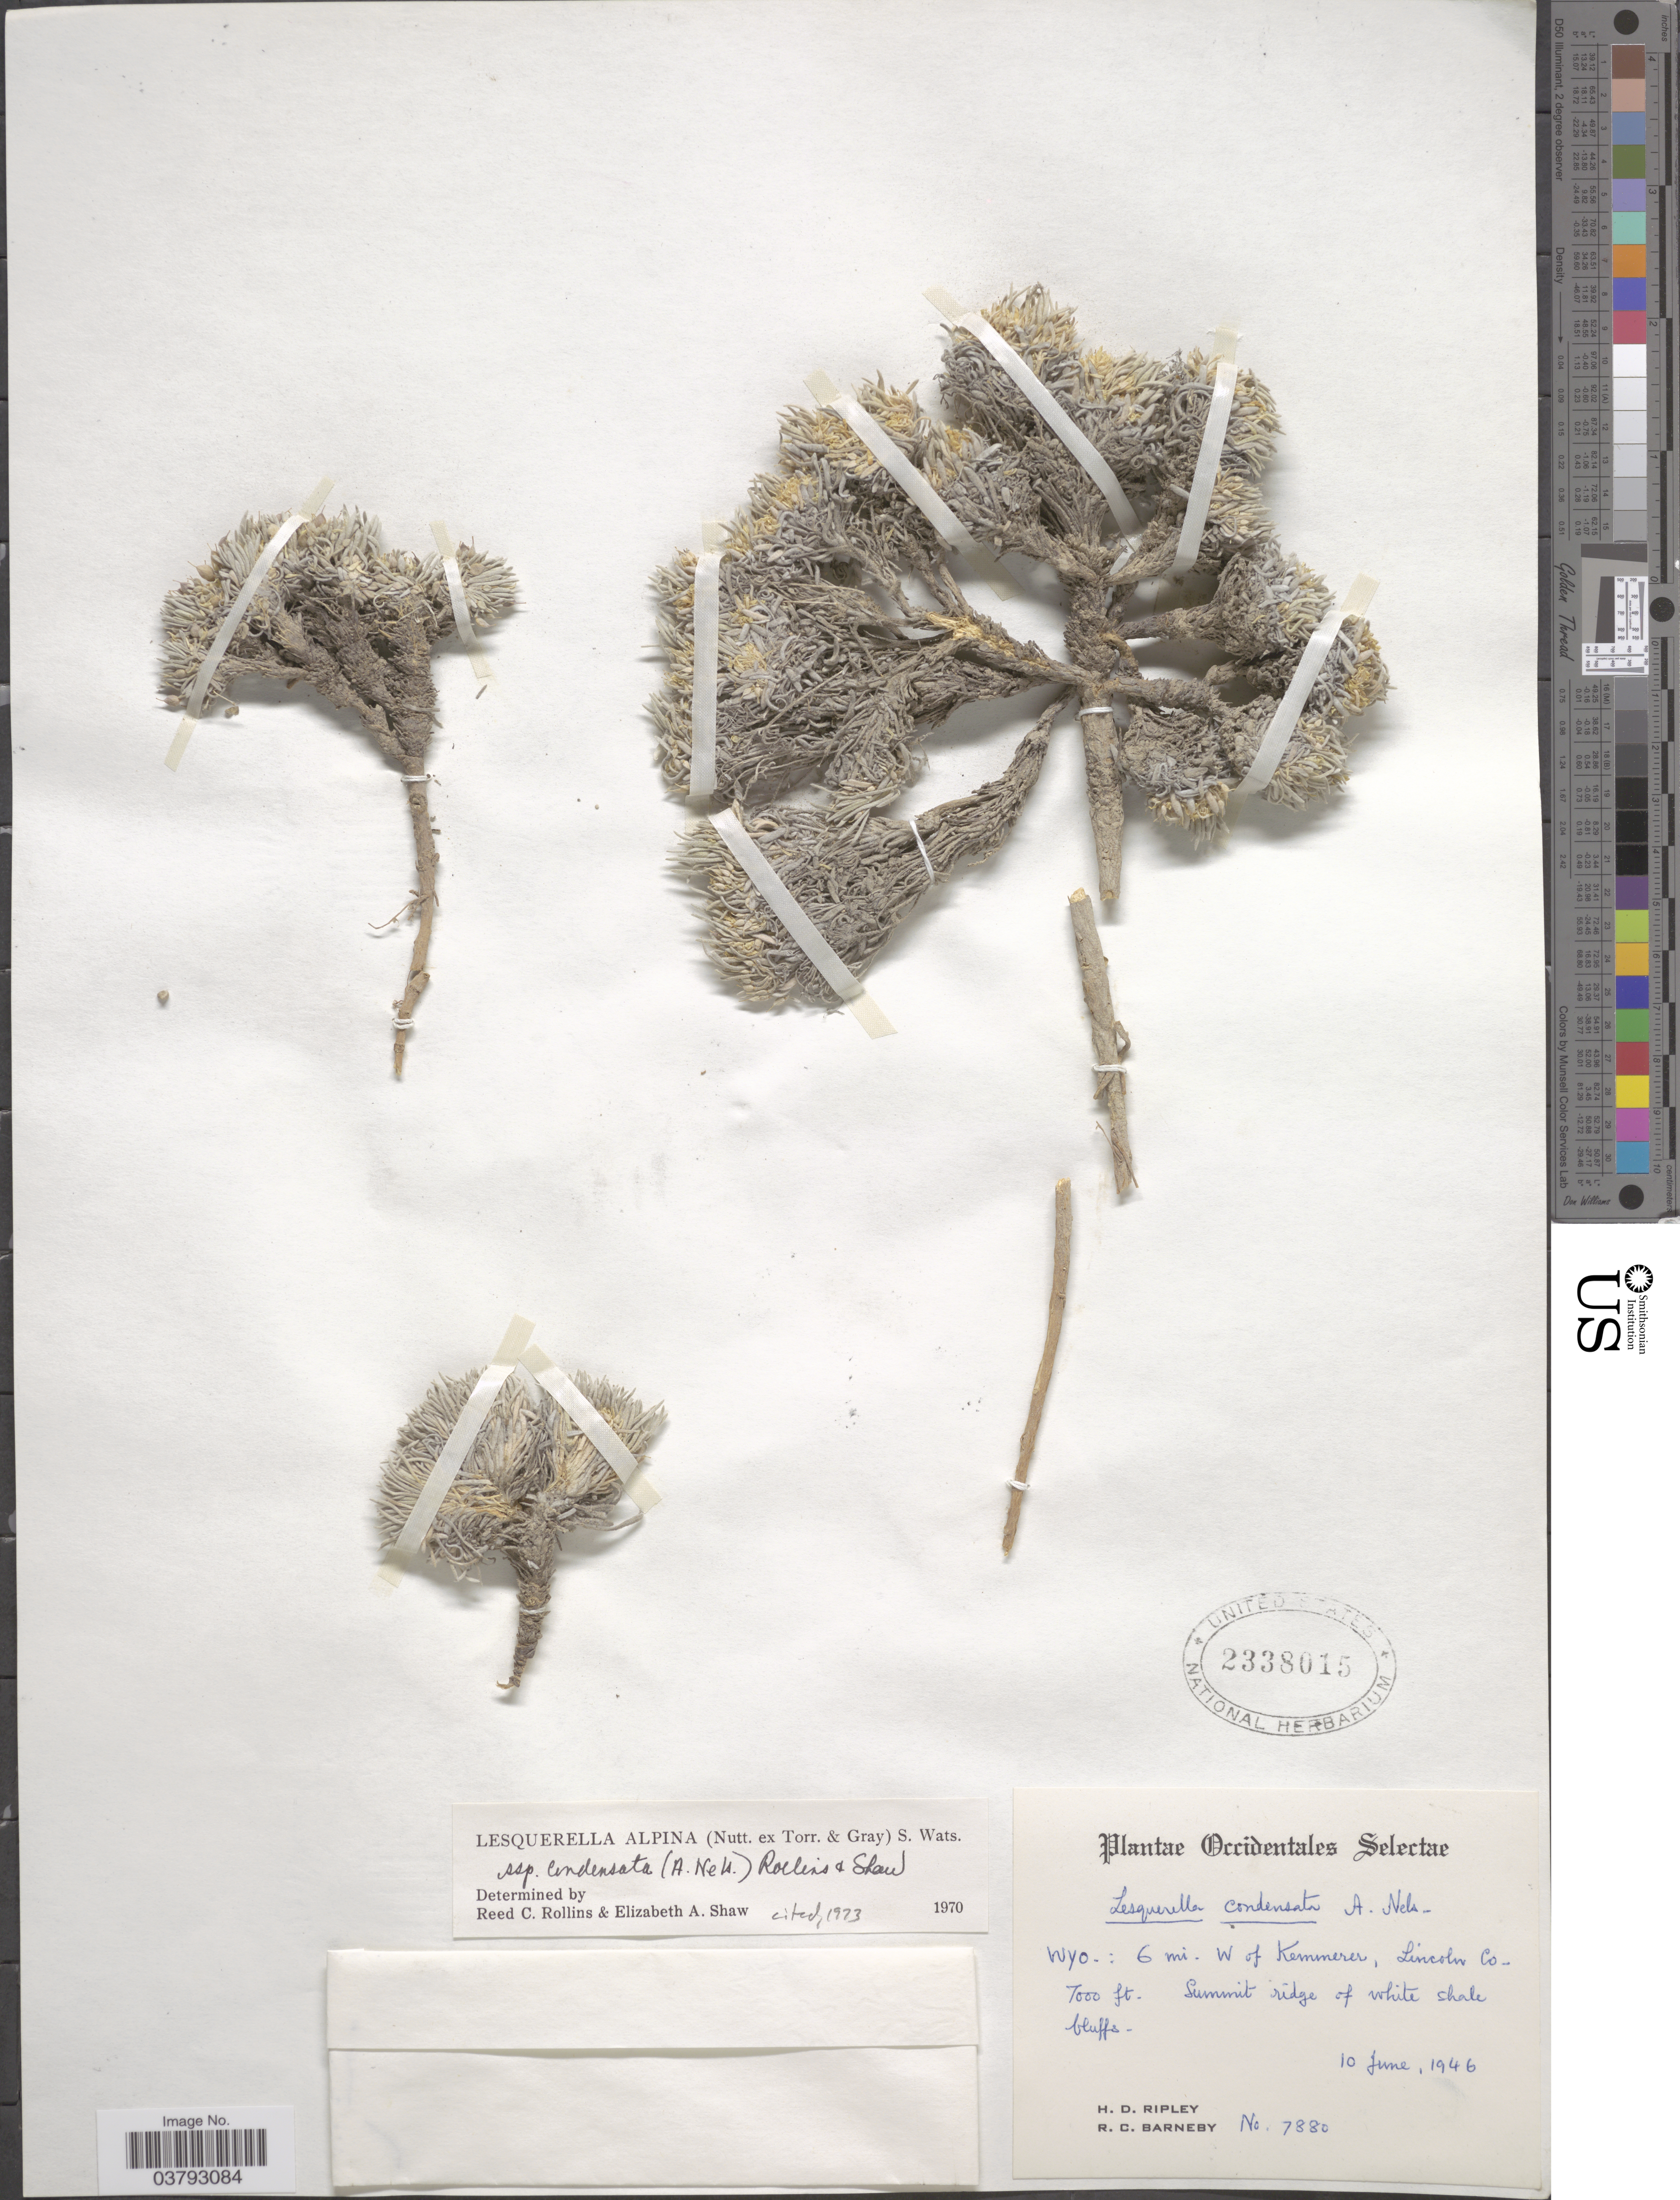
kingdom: Plantae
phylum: Tracheophyta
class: Magnoliopsida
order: Brassicales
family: Brassicaceae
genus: Lesquerella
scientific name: Lesquerella alpina subsp. condensata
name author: (A. Nelson) Rollins & E.A. Shaw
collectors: H. Ripley & R. C. Barneby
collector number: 7880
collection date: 1946-06-10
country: United States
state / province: Wyoming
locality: Occidentales. 6 mi. W of Kemmerer, Lincoln Co.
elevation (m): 2134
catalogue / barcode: US 2338015